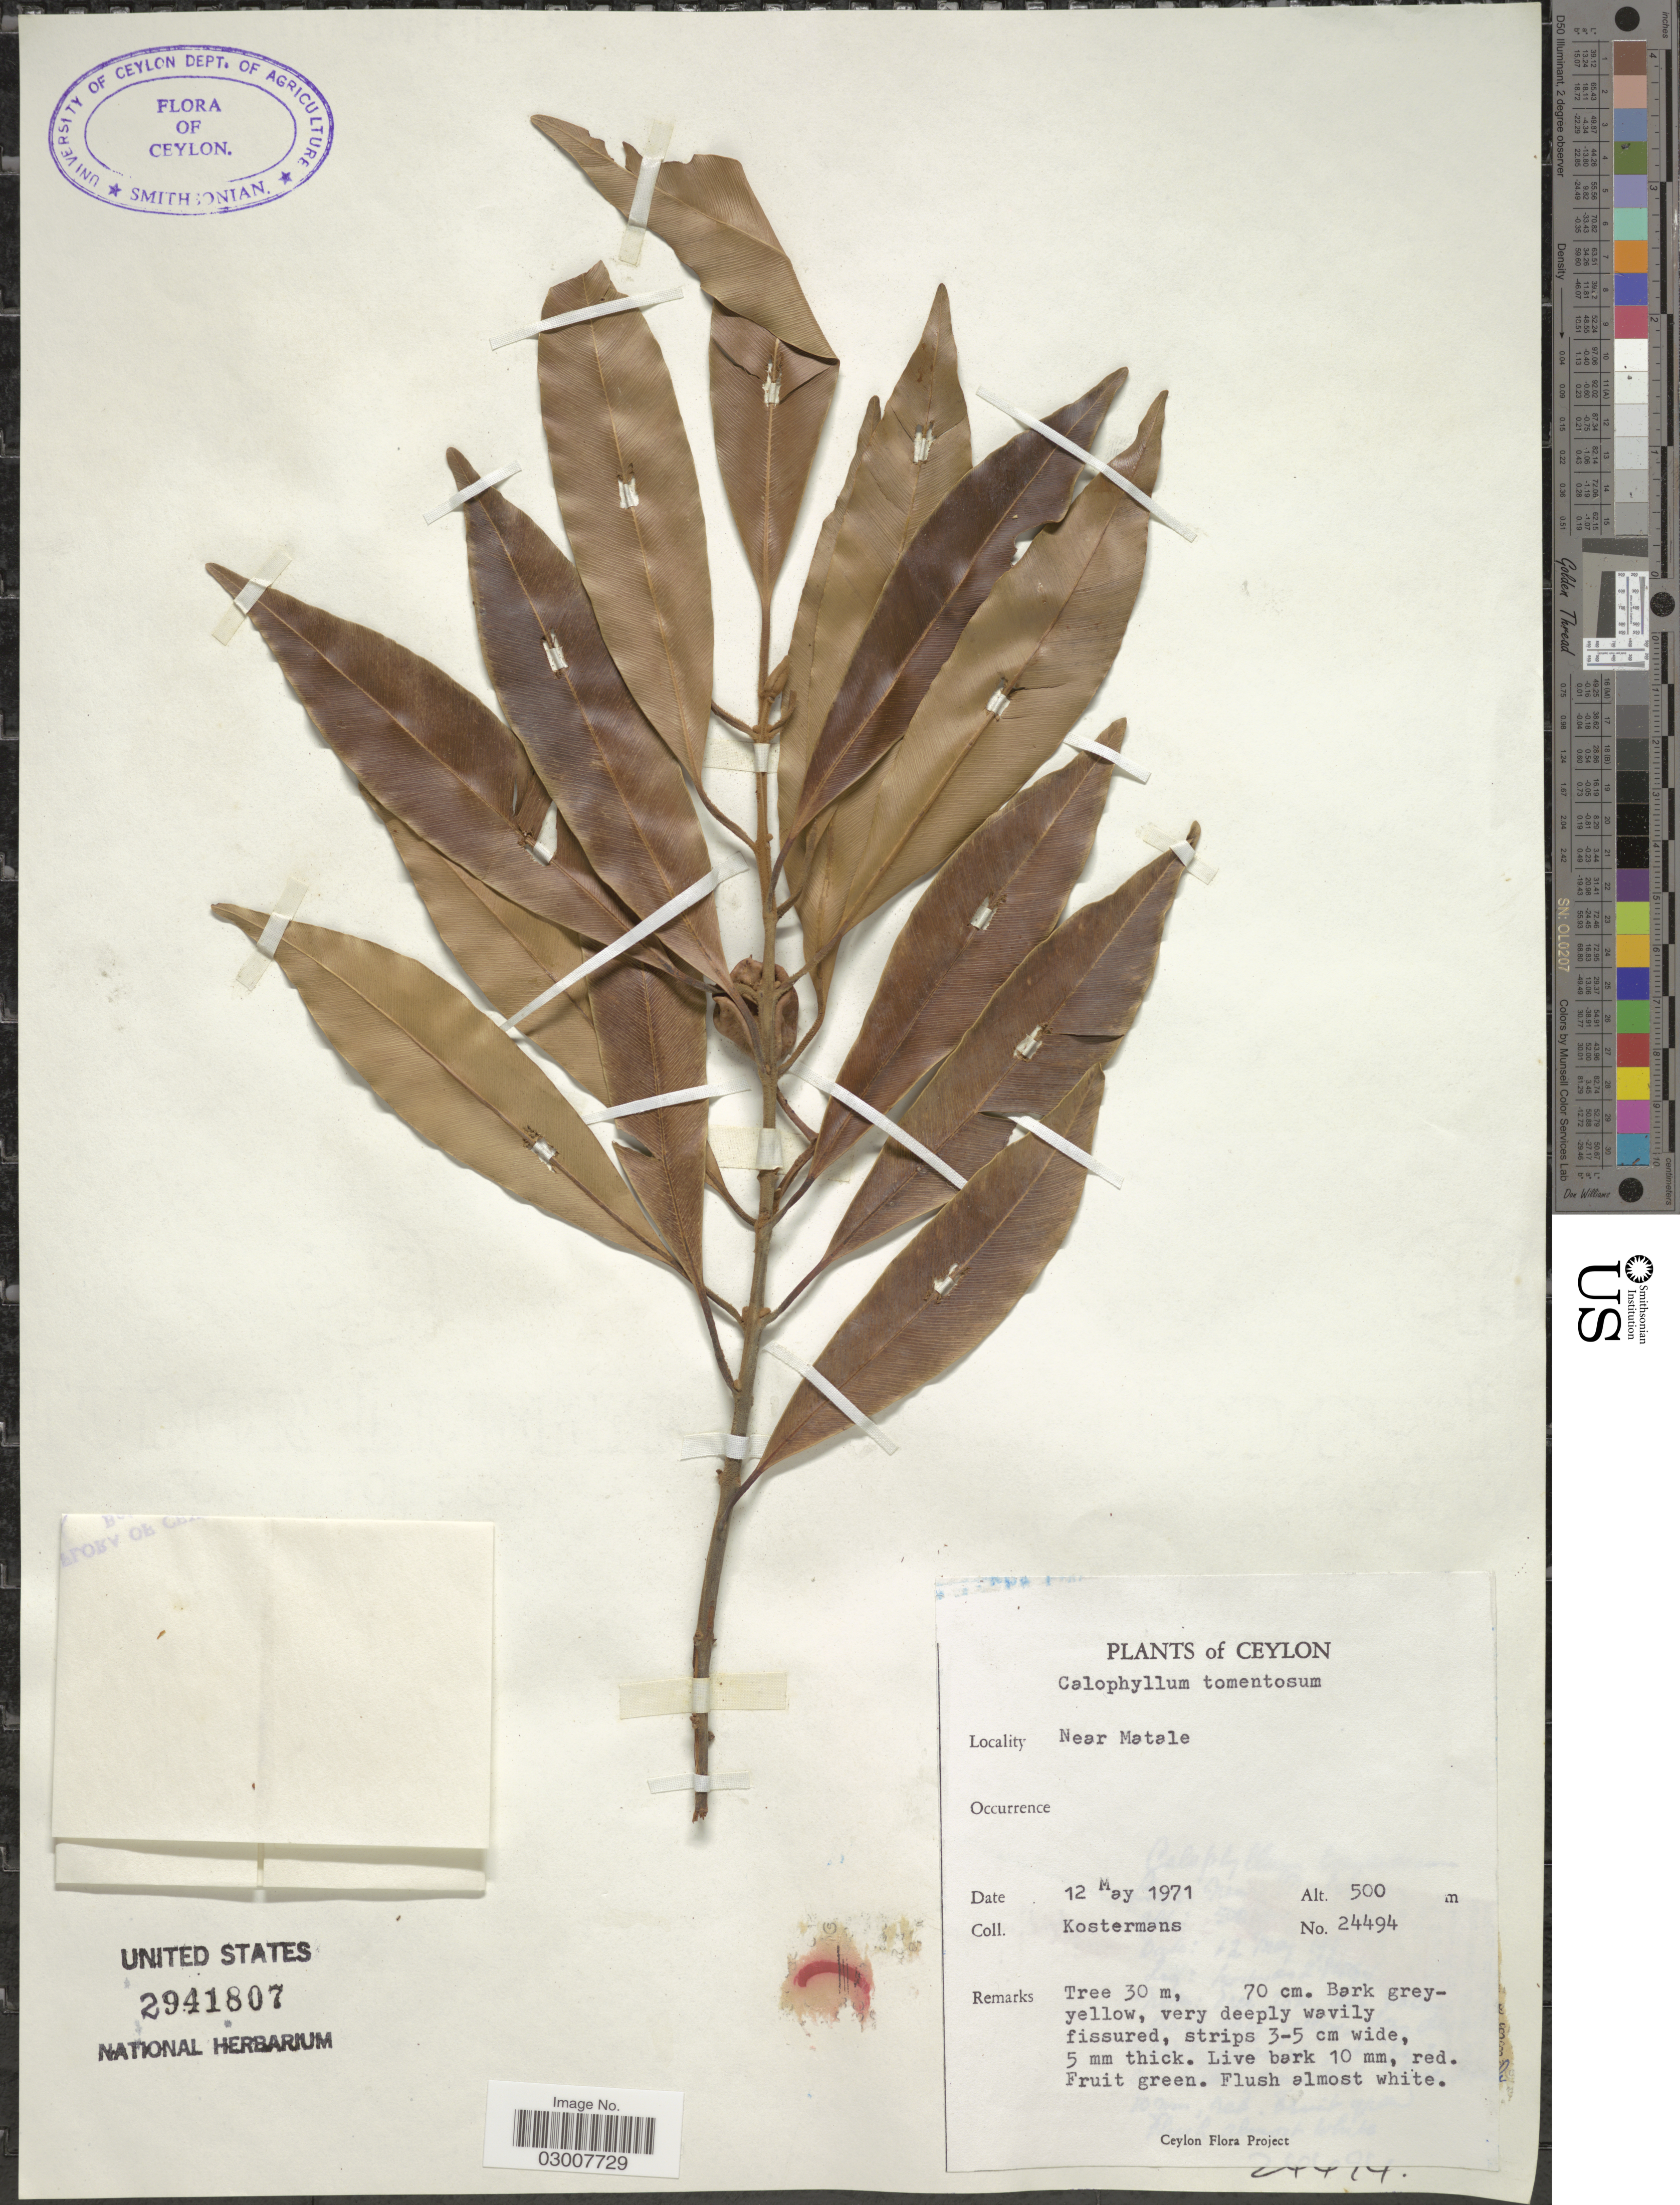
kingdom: Plantae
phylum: Tracheophyta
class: Magnoliopsida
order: Malpighiales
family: Calophyllaceae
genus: Calophyllum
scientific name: Calophyllum tomentosum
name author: Wight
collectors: Kostermans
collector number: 24494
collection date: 1971-05-12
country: Sri Lanka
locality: Ceylon. Near Matale.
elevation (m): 500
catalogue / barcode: US 2941807